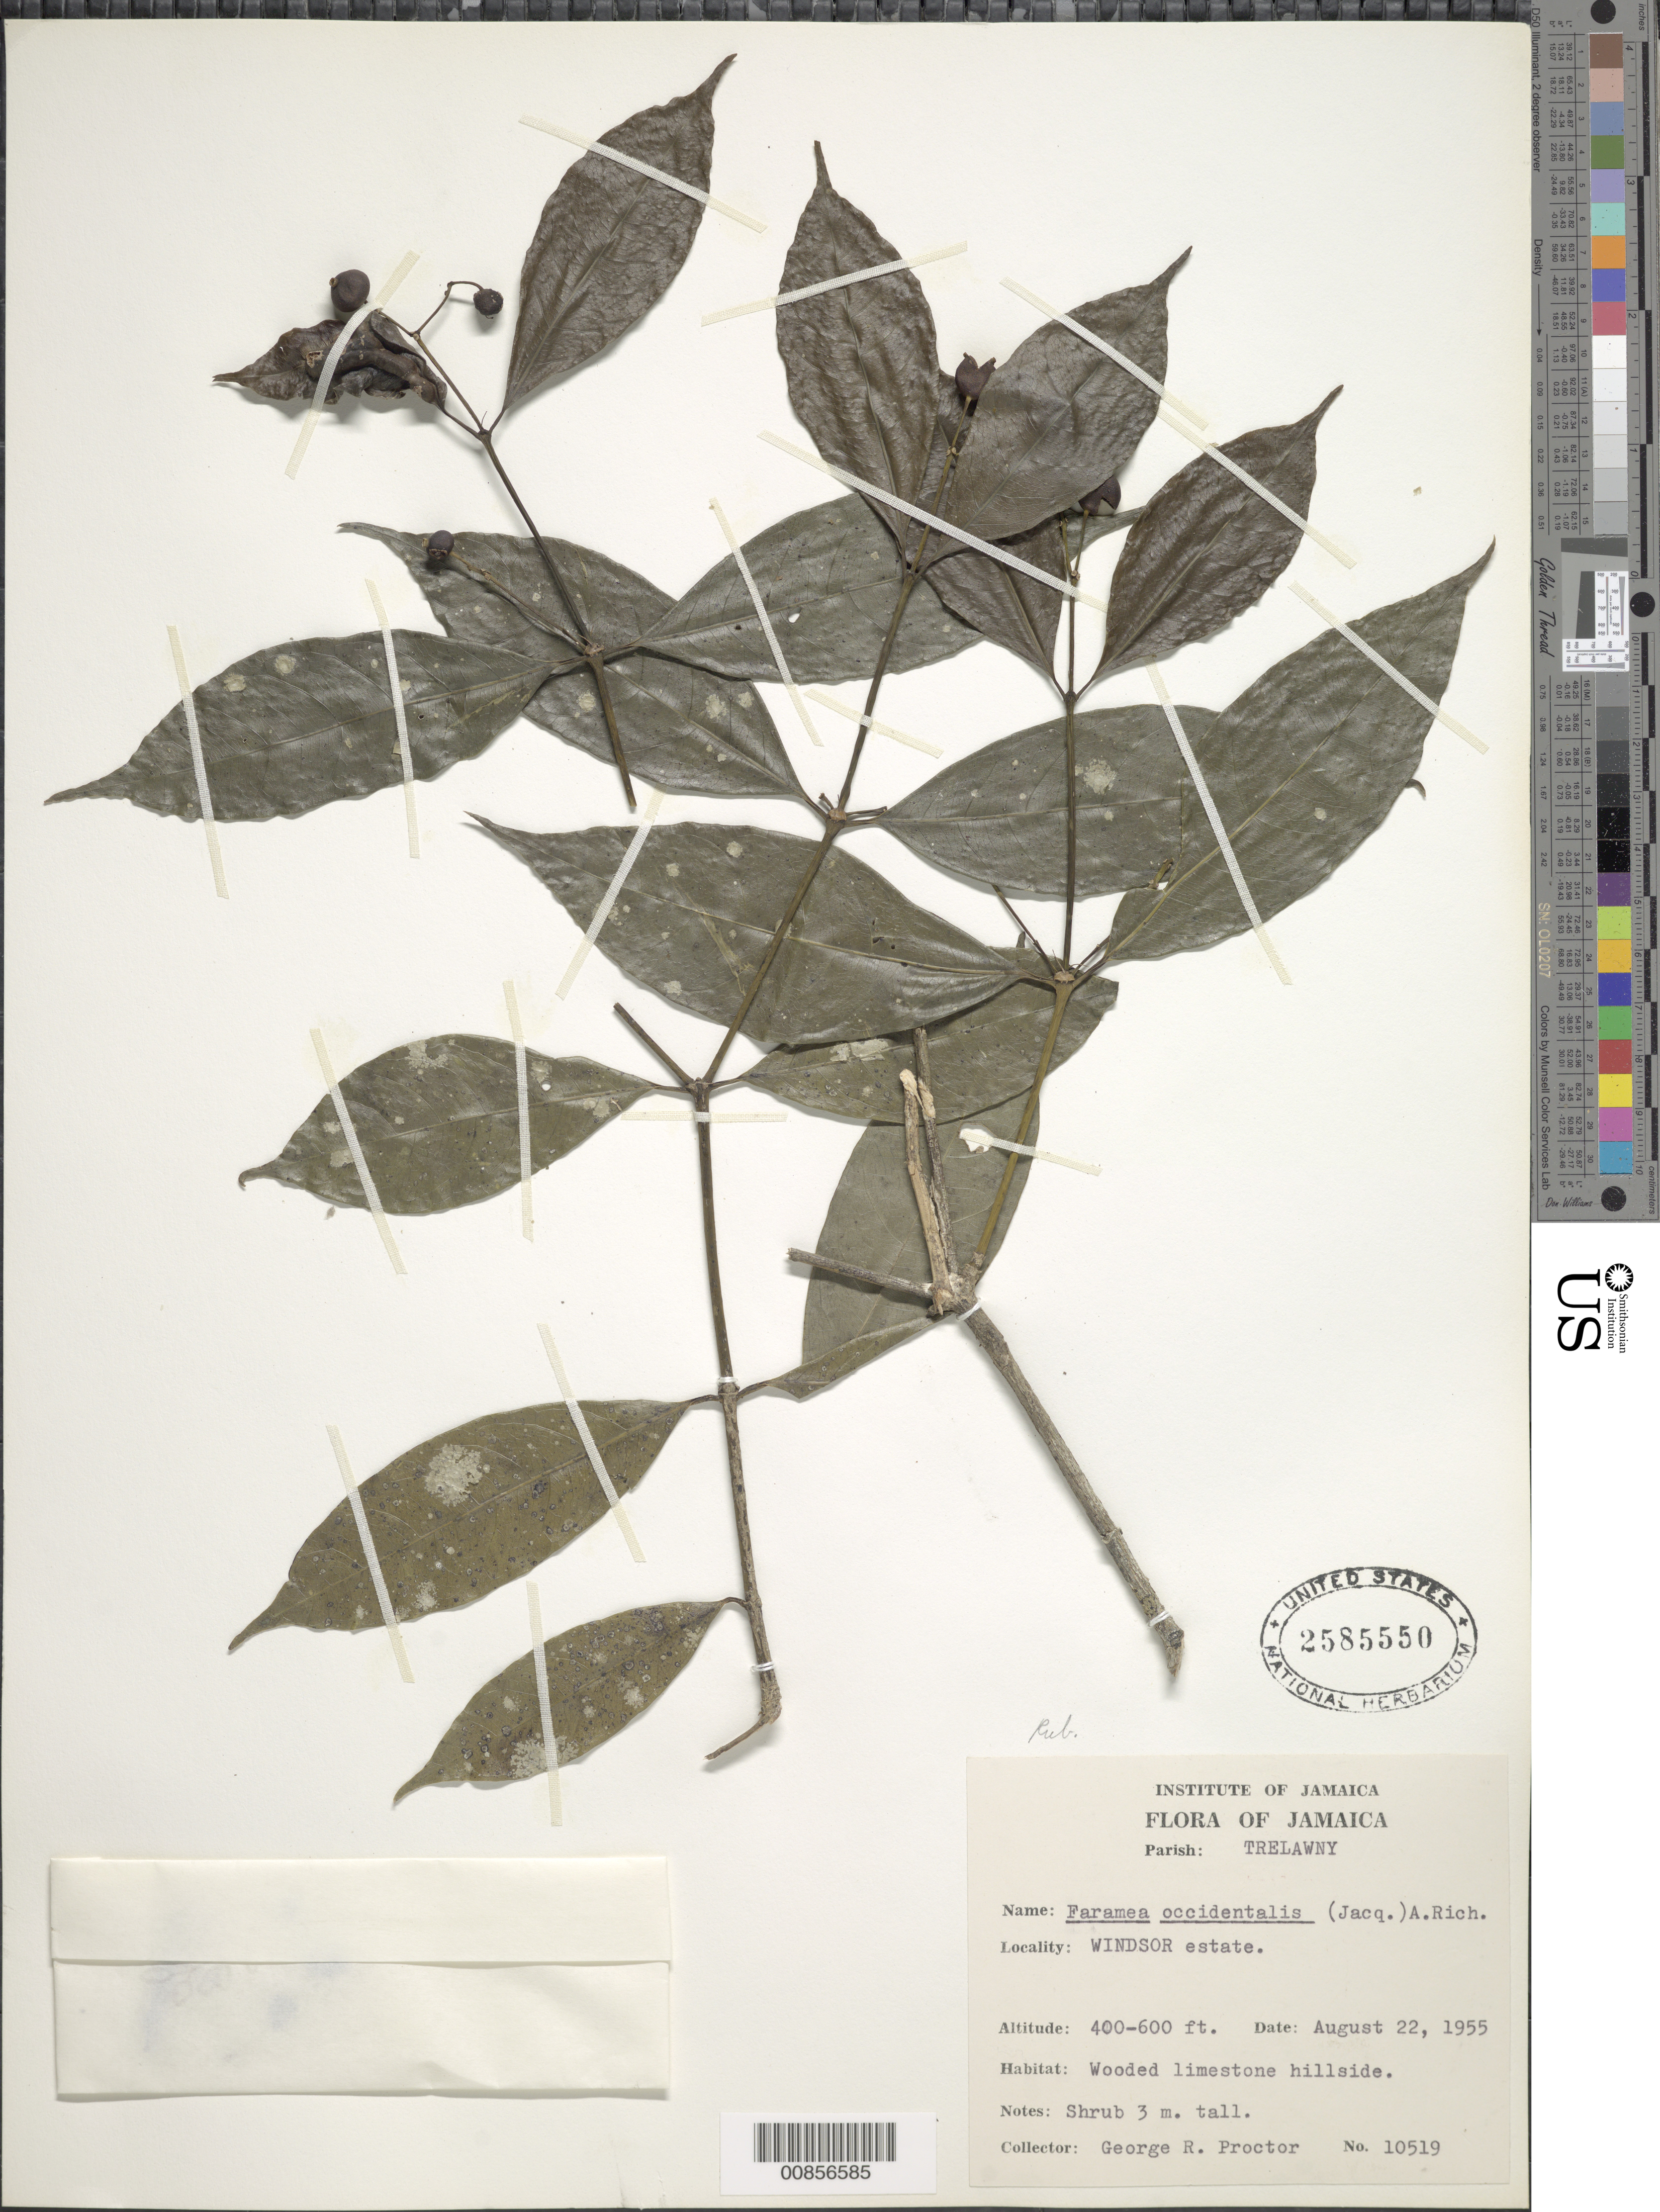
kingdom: Plantae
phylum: Tracheophyta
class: Magnoliopsida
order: Gentianales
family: Rubiaceae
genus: Faramea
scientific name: Faramea occidentalis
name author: (L.) A. Rich.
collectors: G. R. Proctor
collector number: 10519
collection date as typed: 22 Aug 1955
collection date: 1955-08-22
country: Jamaica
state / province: Trelawny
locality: Windsor estate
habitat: Wooded limestone hillside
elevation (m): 122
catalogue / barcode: US 2585550